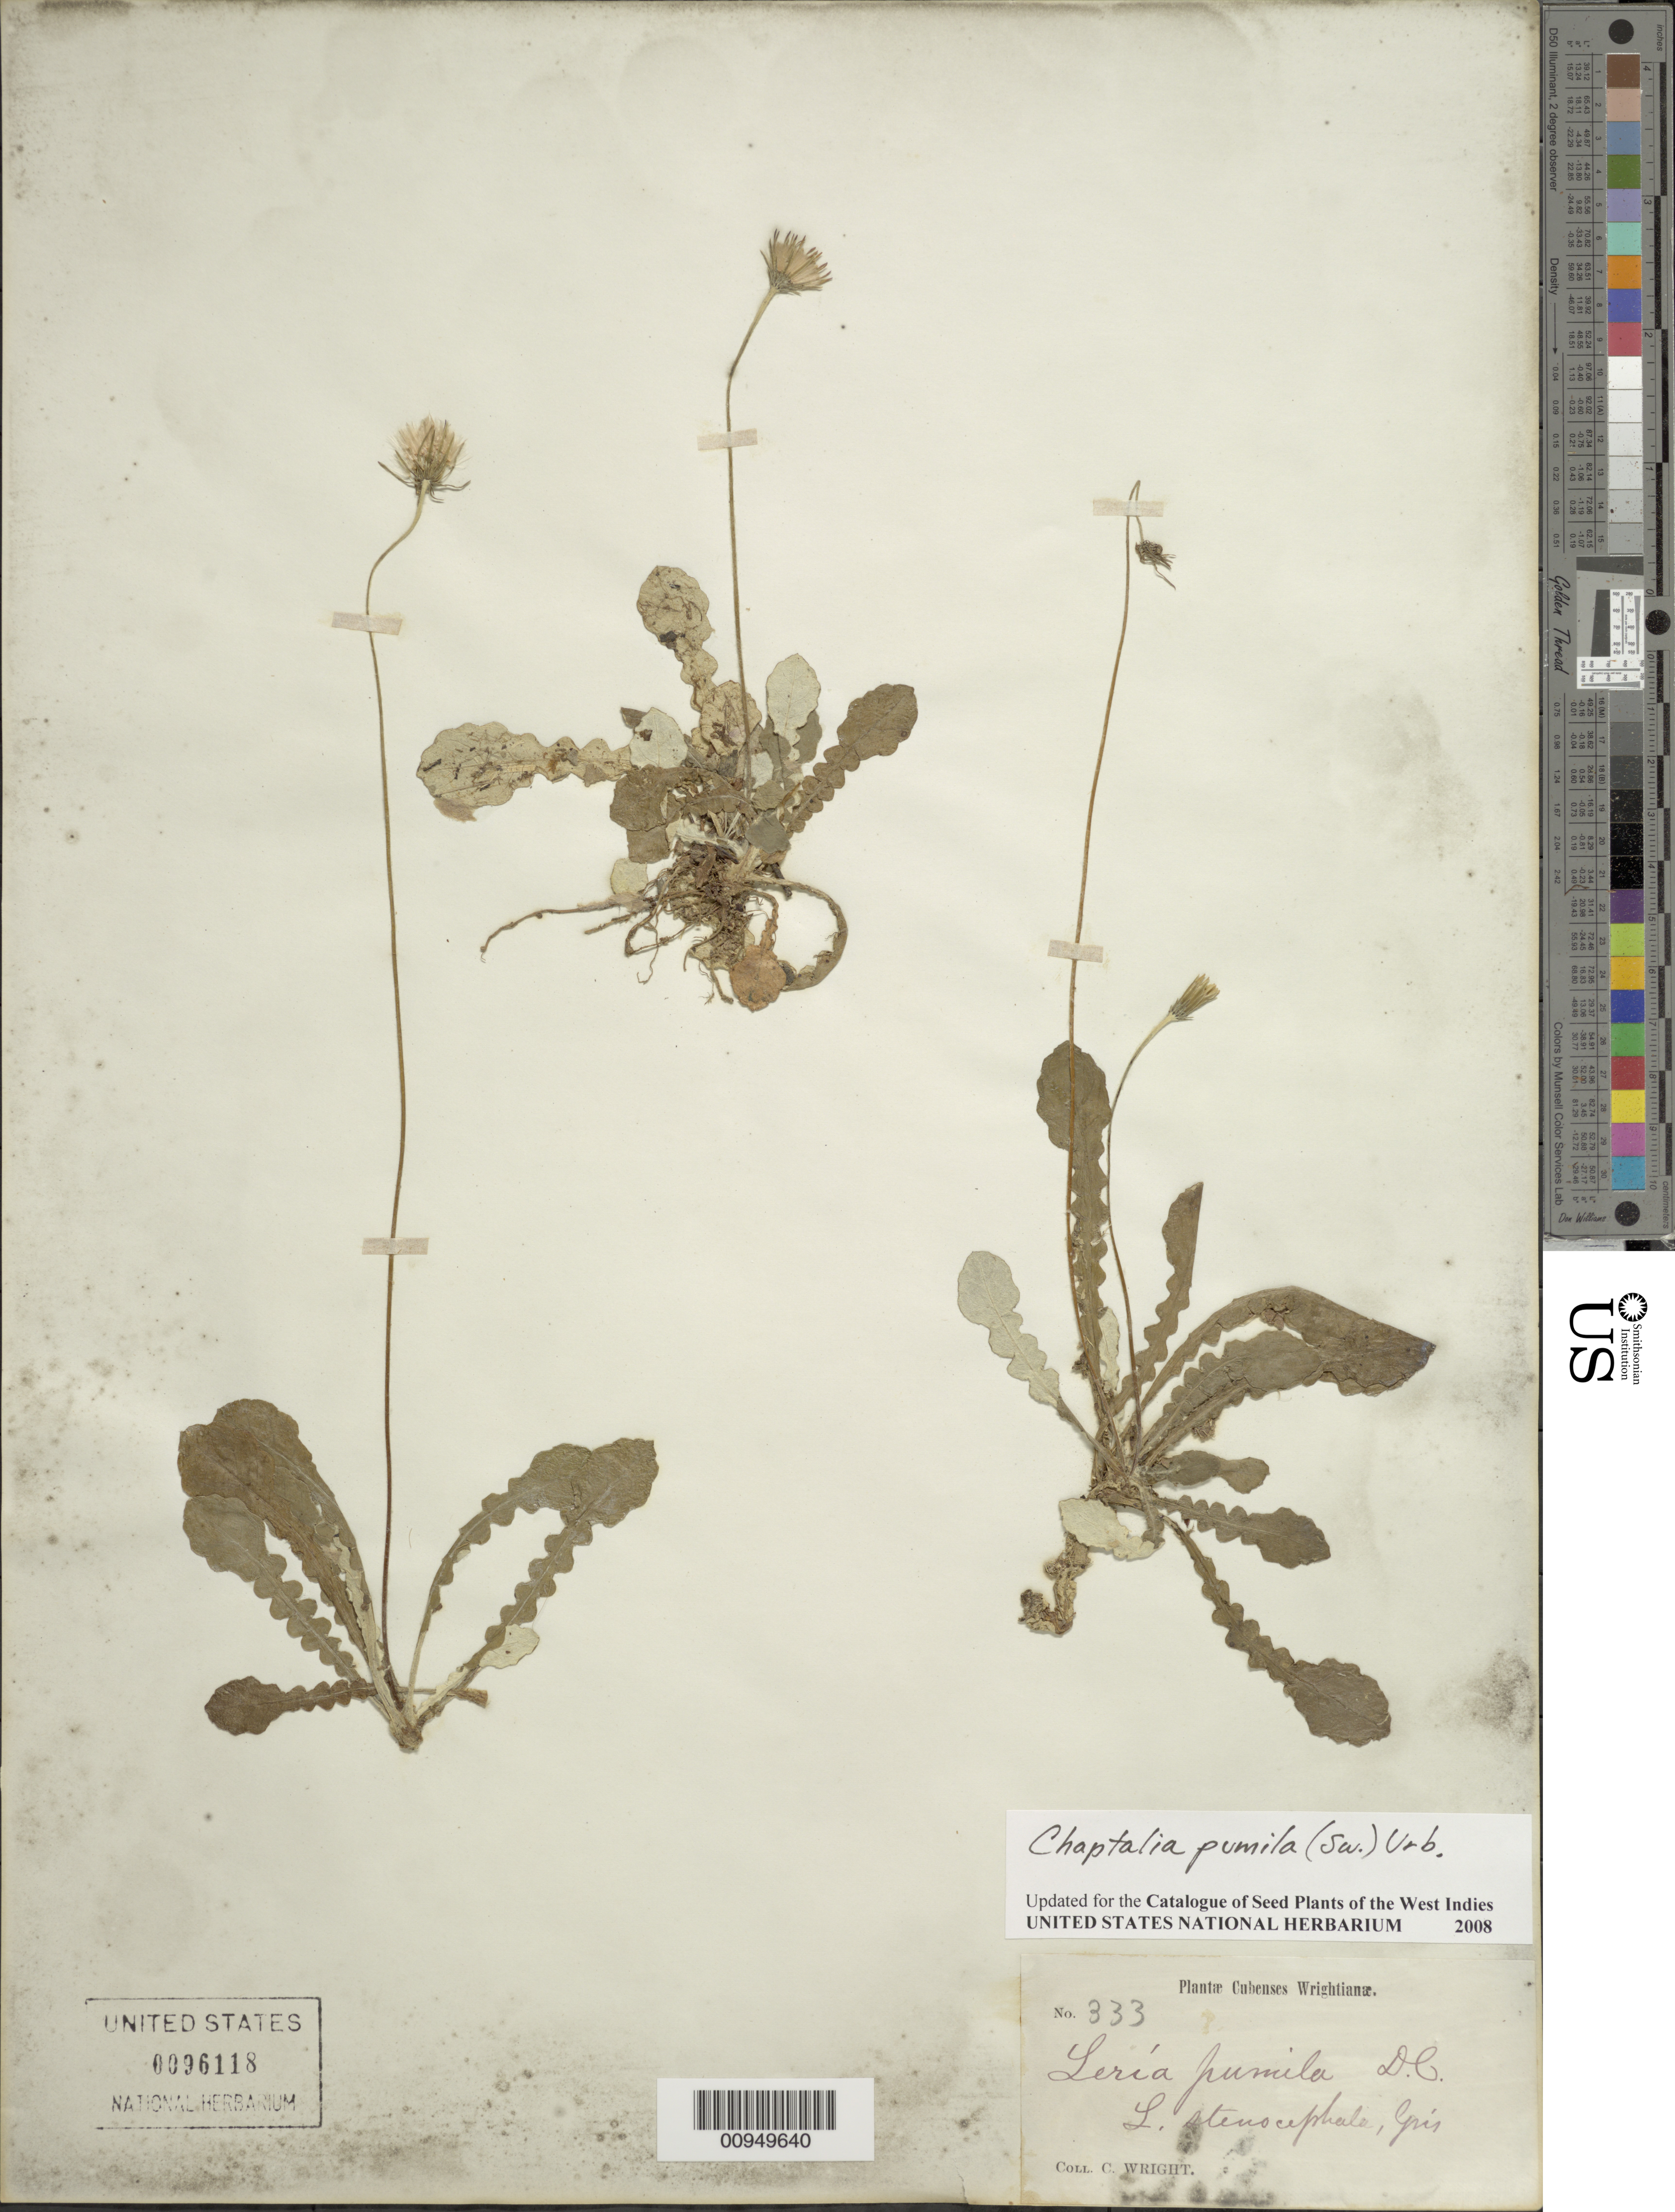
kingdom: Plantae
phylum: Tracheophyta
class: Magnoliopsida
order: Asterales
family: Asteraceae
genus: Chaptalia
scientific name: Chaptalia pumila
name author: (Sw.) Urb.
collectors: C. Wright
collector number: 333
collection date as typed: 1865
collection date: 1865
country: Cuba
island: Cuba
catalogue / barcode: US 96118